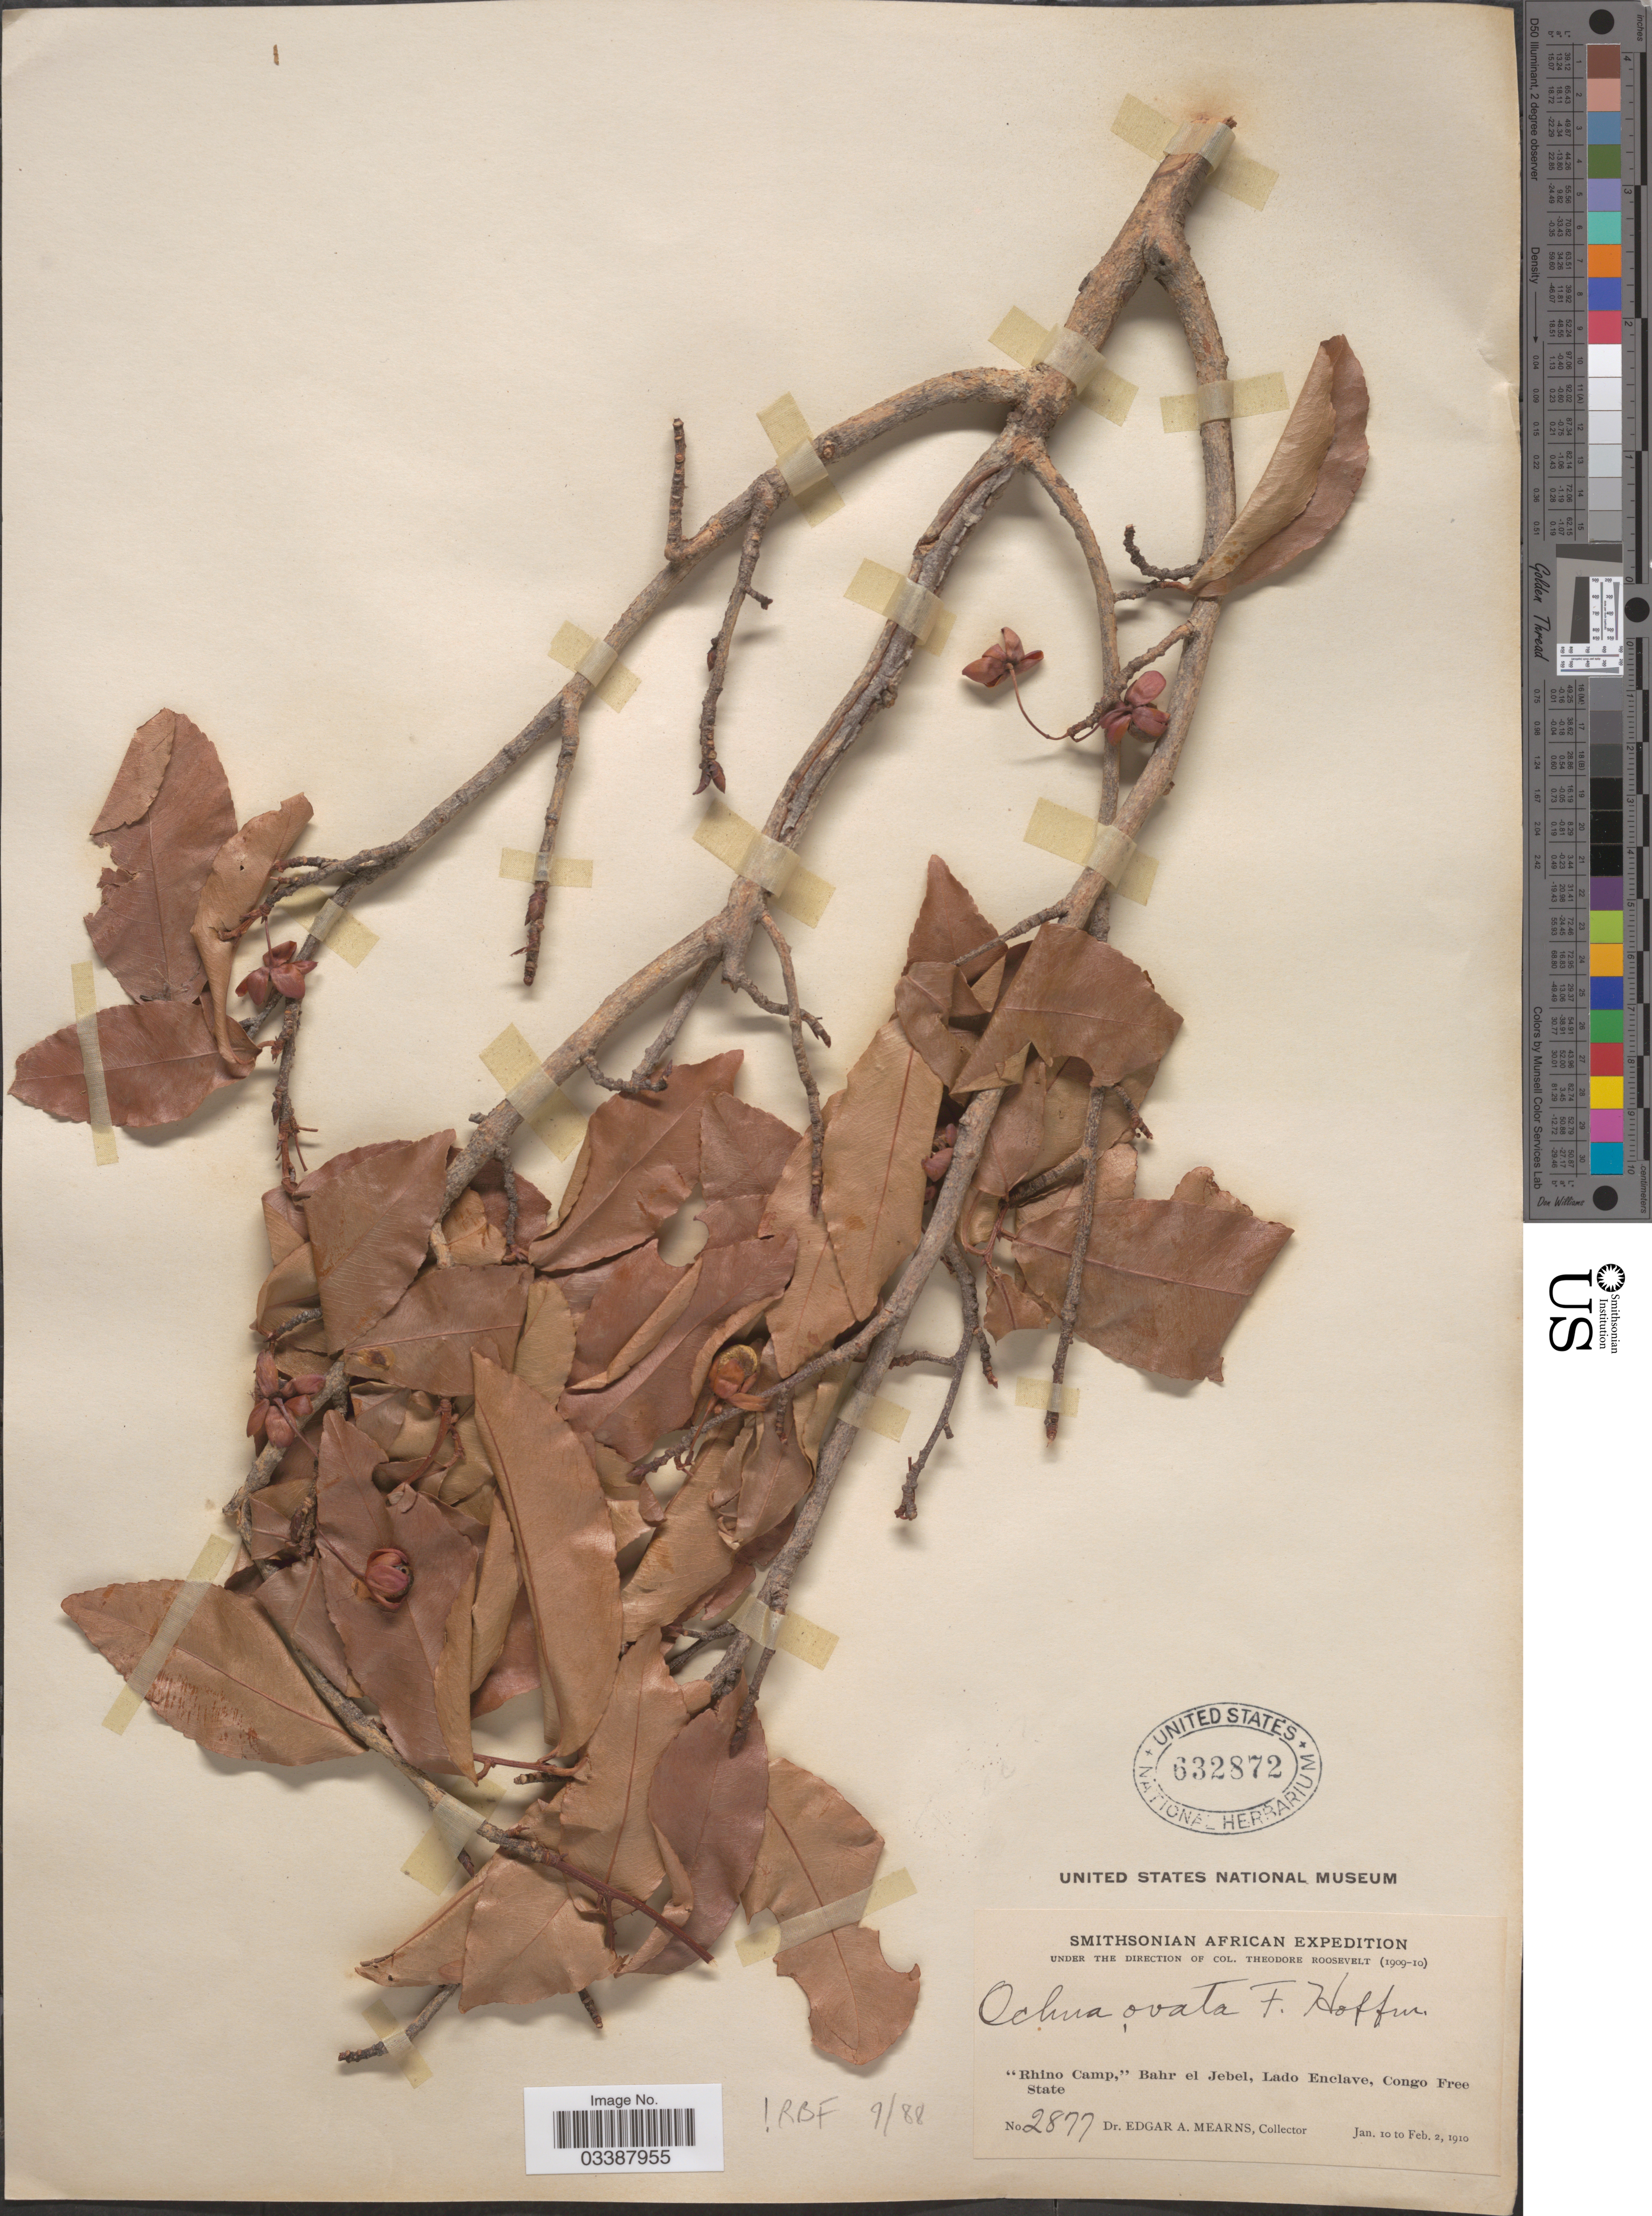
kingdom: Plantae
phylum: Tracheophyta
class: Magnoliopsida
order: Malpighiales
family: Ochnaceae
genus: Ochna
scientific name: Ochna ovata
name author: F. Hoffm.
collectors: E. A. Mearns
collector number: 2877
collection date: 1910-01-10/1910-02-02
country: Congo, Democratic Republic of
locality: Rhino Camp,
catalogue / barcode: US 632872